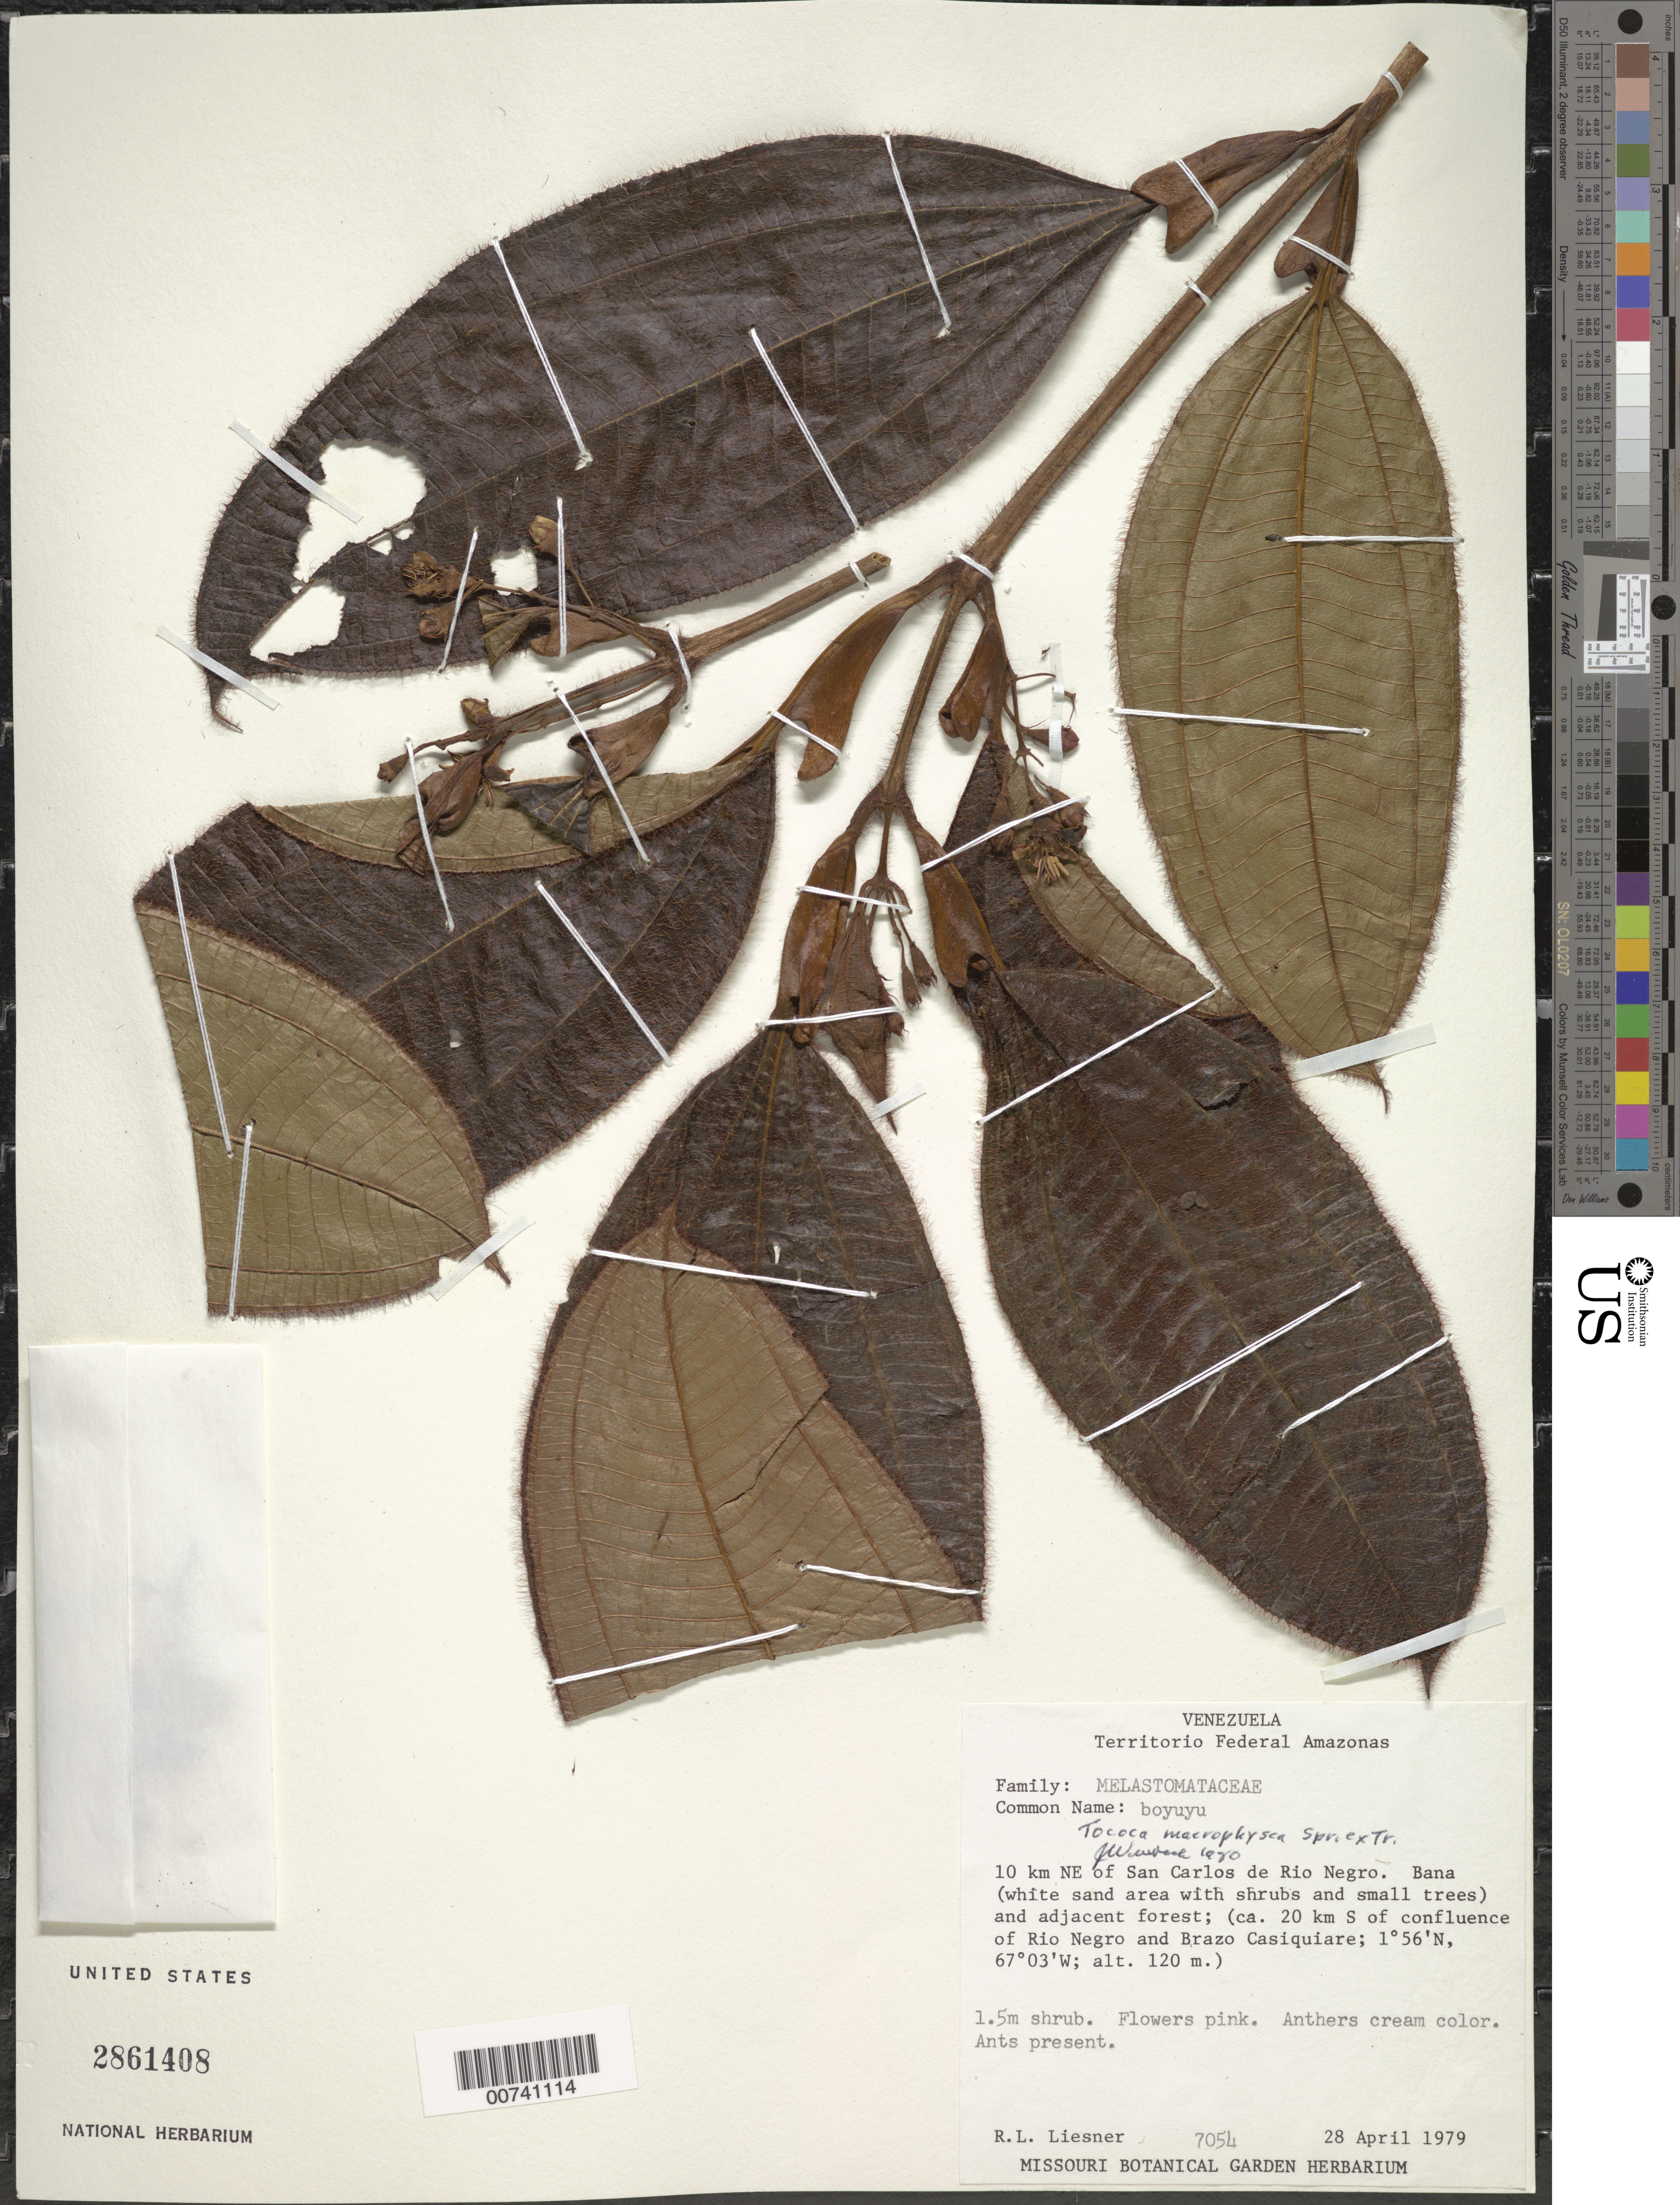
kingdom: Plantae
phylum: Tracheophyta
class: Magnoliopsida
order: Myrtales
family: Melastomataceae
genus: Tococa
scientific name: Tococa macrophysca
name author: Spruce ex Triana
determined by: Wurdack, John J., (US), US (UNITED STATES)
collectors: R. L. Liesner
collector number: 7054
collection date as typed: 28-Apr-79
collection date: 1979-04-28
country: Venezuela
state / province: Amazonas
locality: San Carlos de Río Negro, 20 km S of confluence of Río Negro & Brazo Casiquiare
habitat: Bana (white sand area with shrubs and small trees)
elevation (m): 120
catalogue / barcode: US 2861408